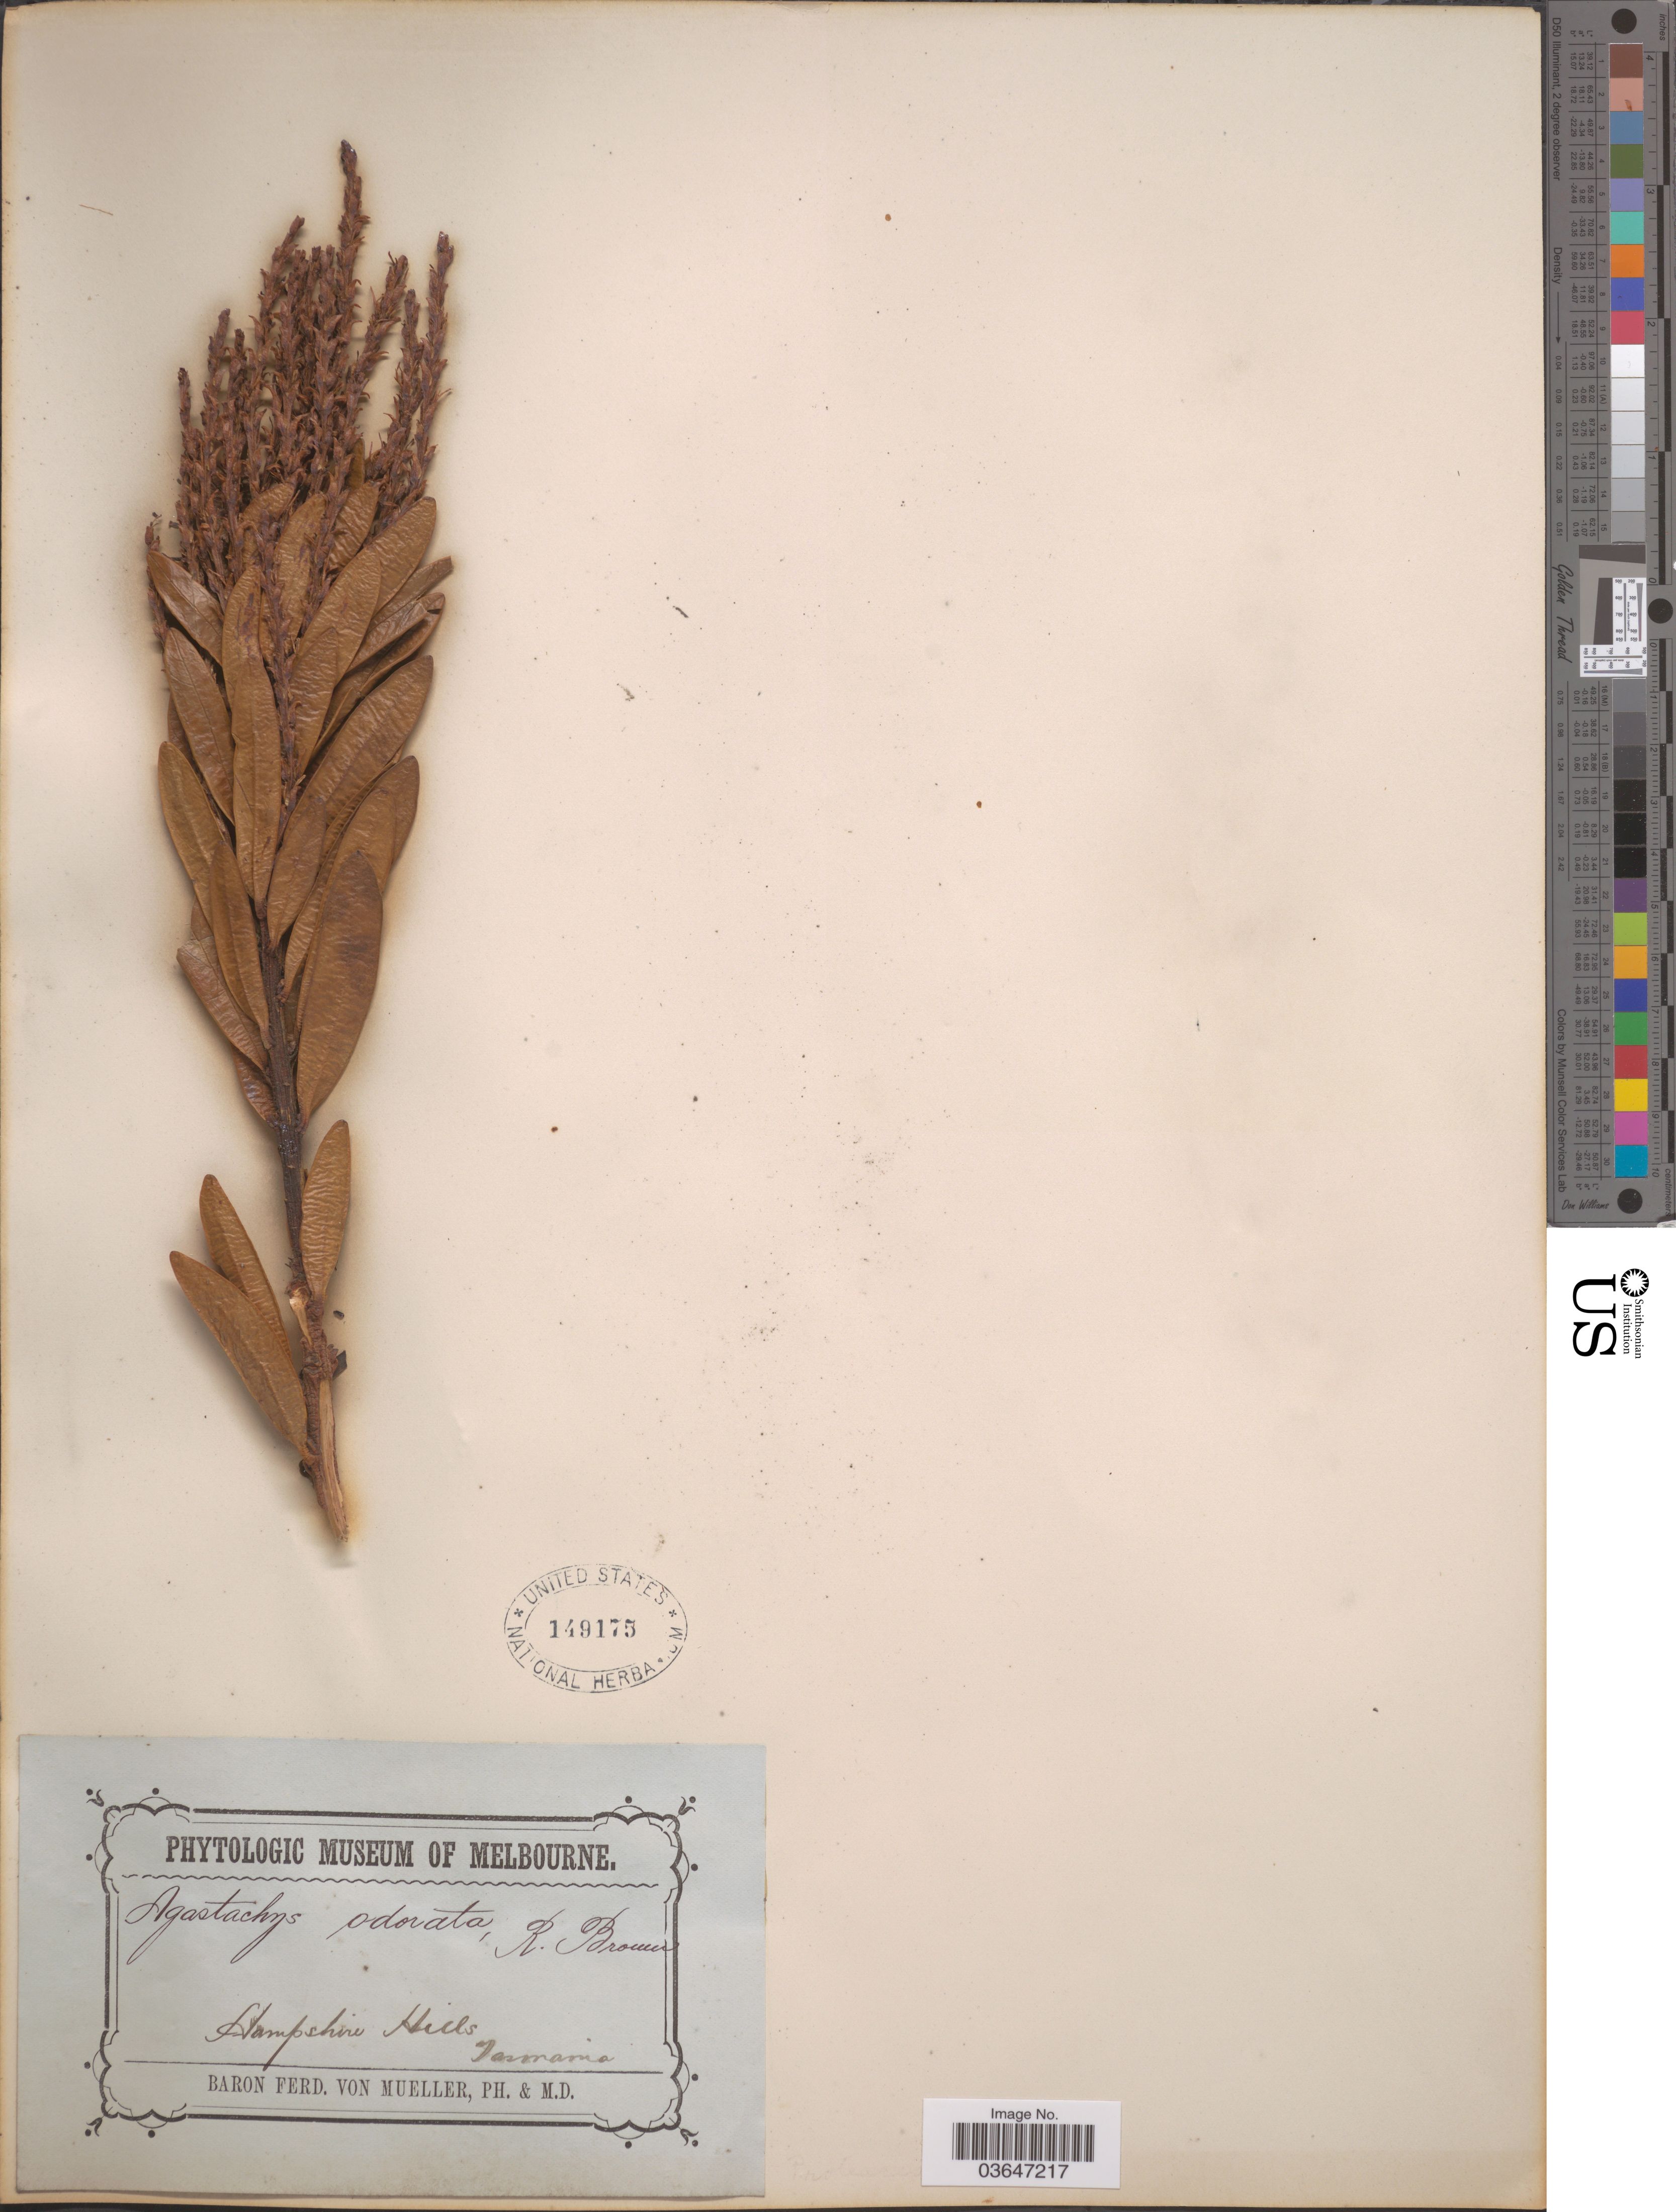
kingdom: Plantae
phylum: Tracheophyta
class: Magnoliopsida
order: Proteales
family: Proteaceae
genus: Agastachys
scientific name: Agastachys odorata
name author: R. Br.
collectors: F. von Mueller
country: Australia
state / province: Tasmania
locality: Hampshire Hills.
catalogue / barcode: US 149175